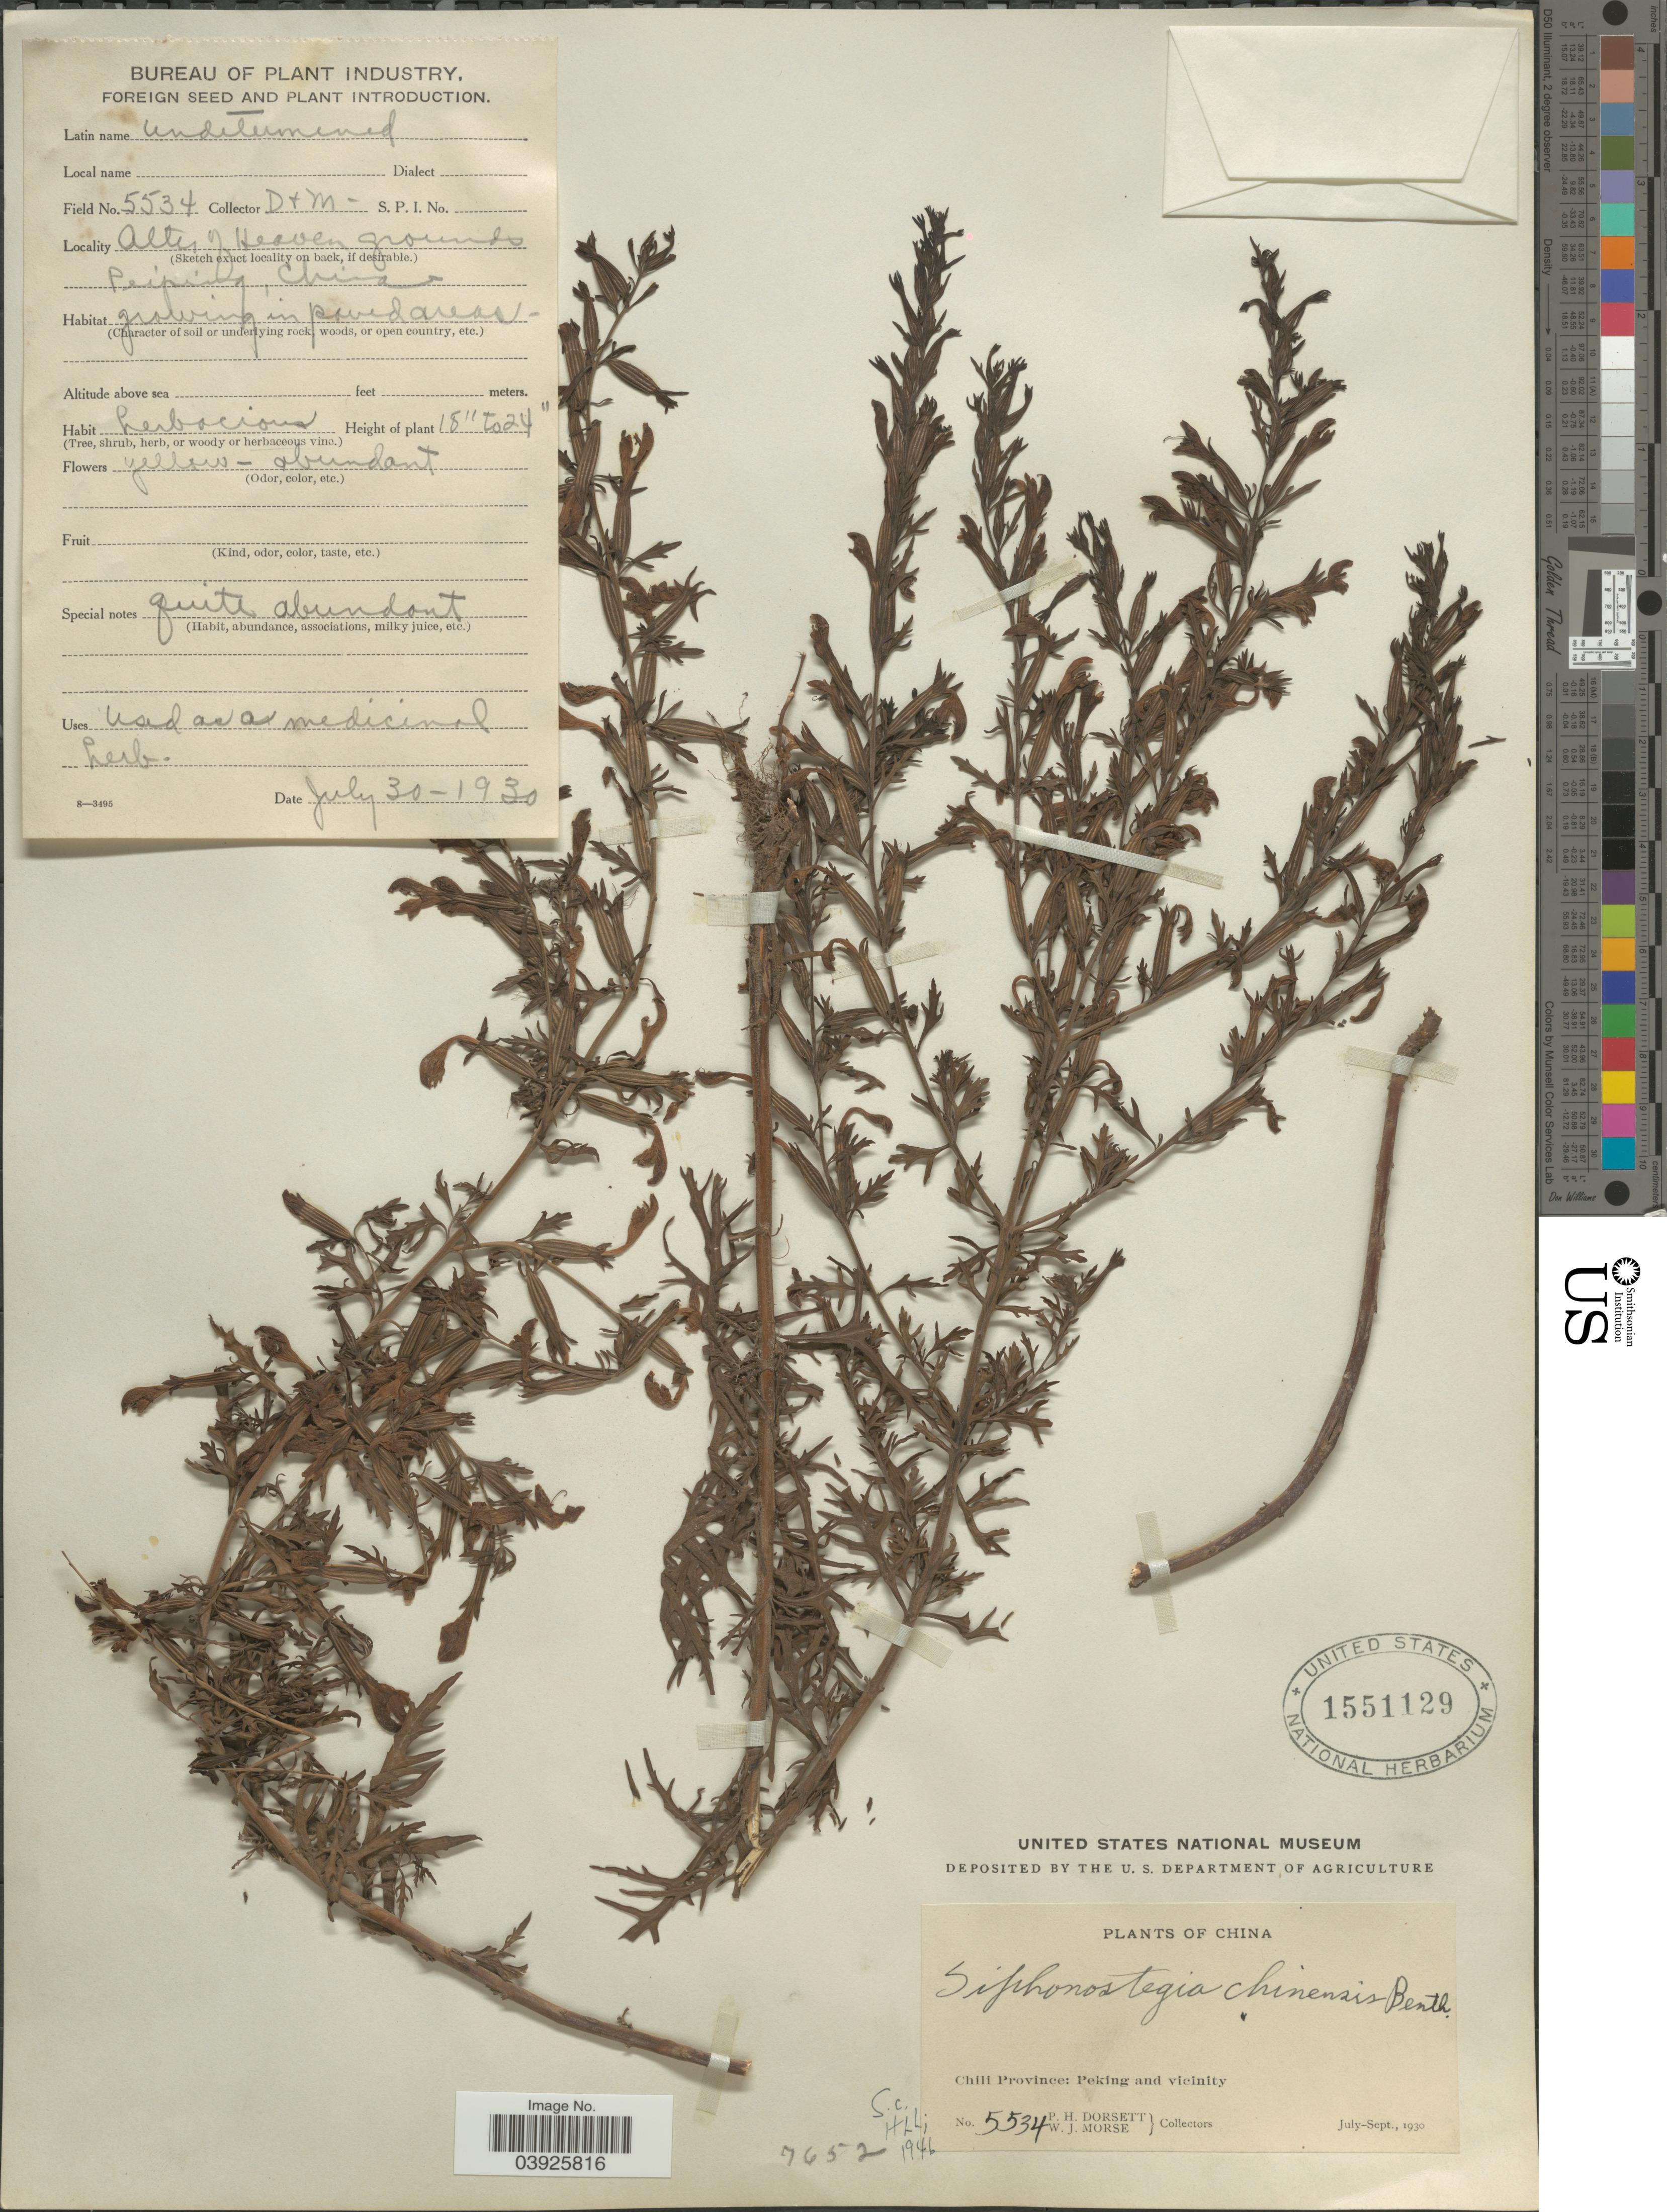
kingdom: Plantae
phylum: Tracheophyta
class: Magnoliopsida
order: Lamiales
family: Orobanchaceae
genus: Siphonostegia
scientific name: Siphonostegia chinensis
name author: Benth.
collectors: P. H. Dorsett & W. J. Morse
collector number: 5534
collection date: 1930-07-30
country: China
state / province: Beijing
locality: Chili Province: Peking and vicinity.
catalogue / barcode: US 1551129